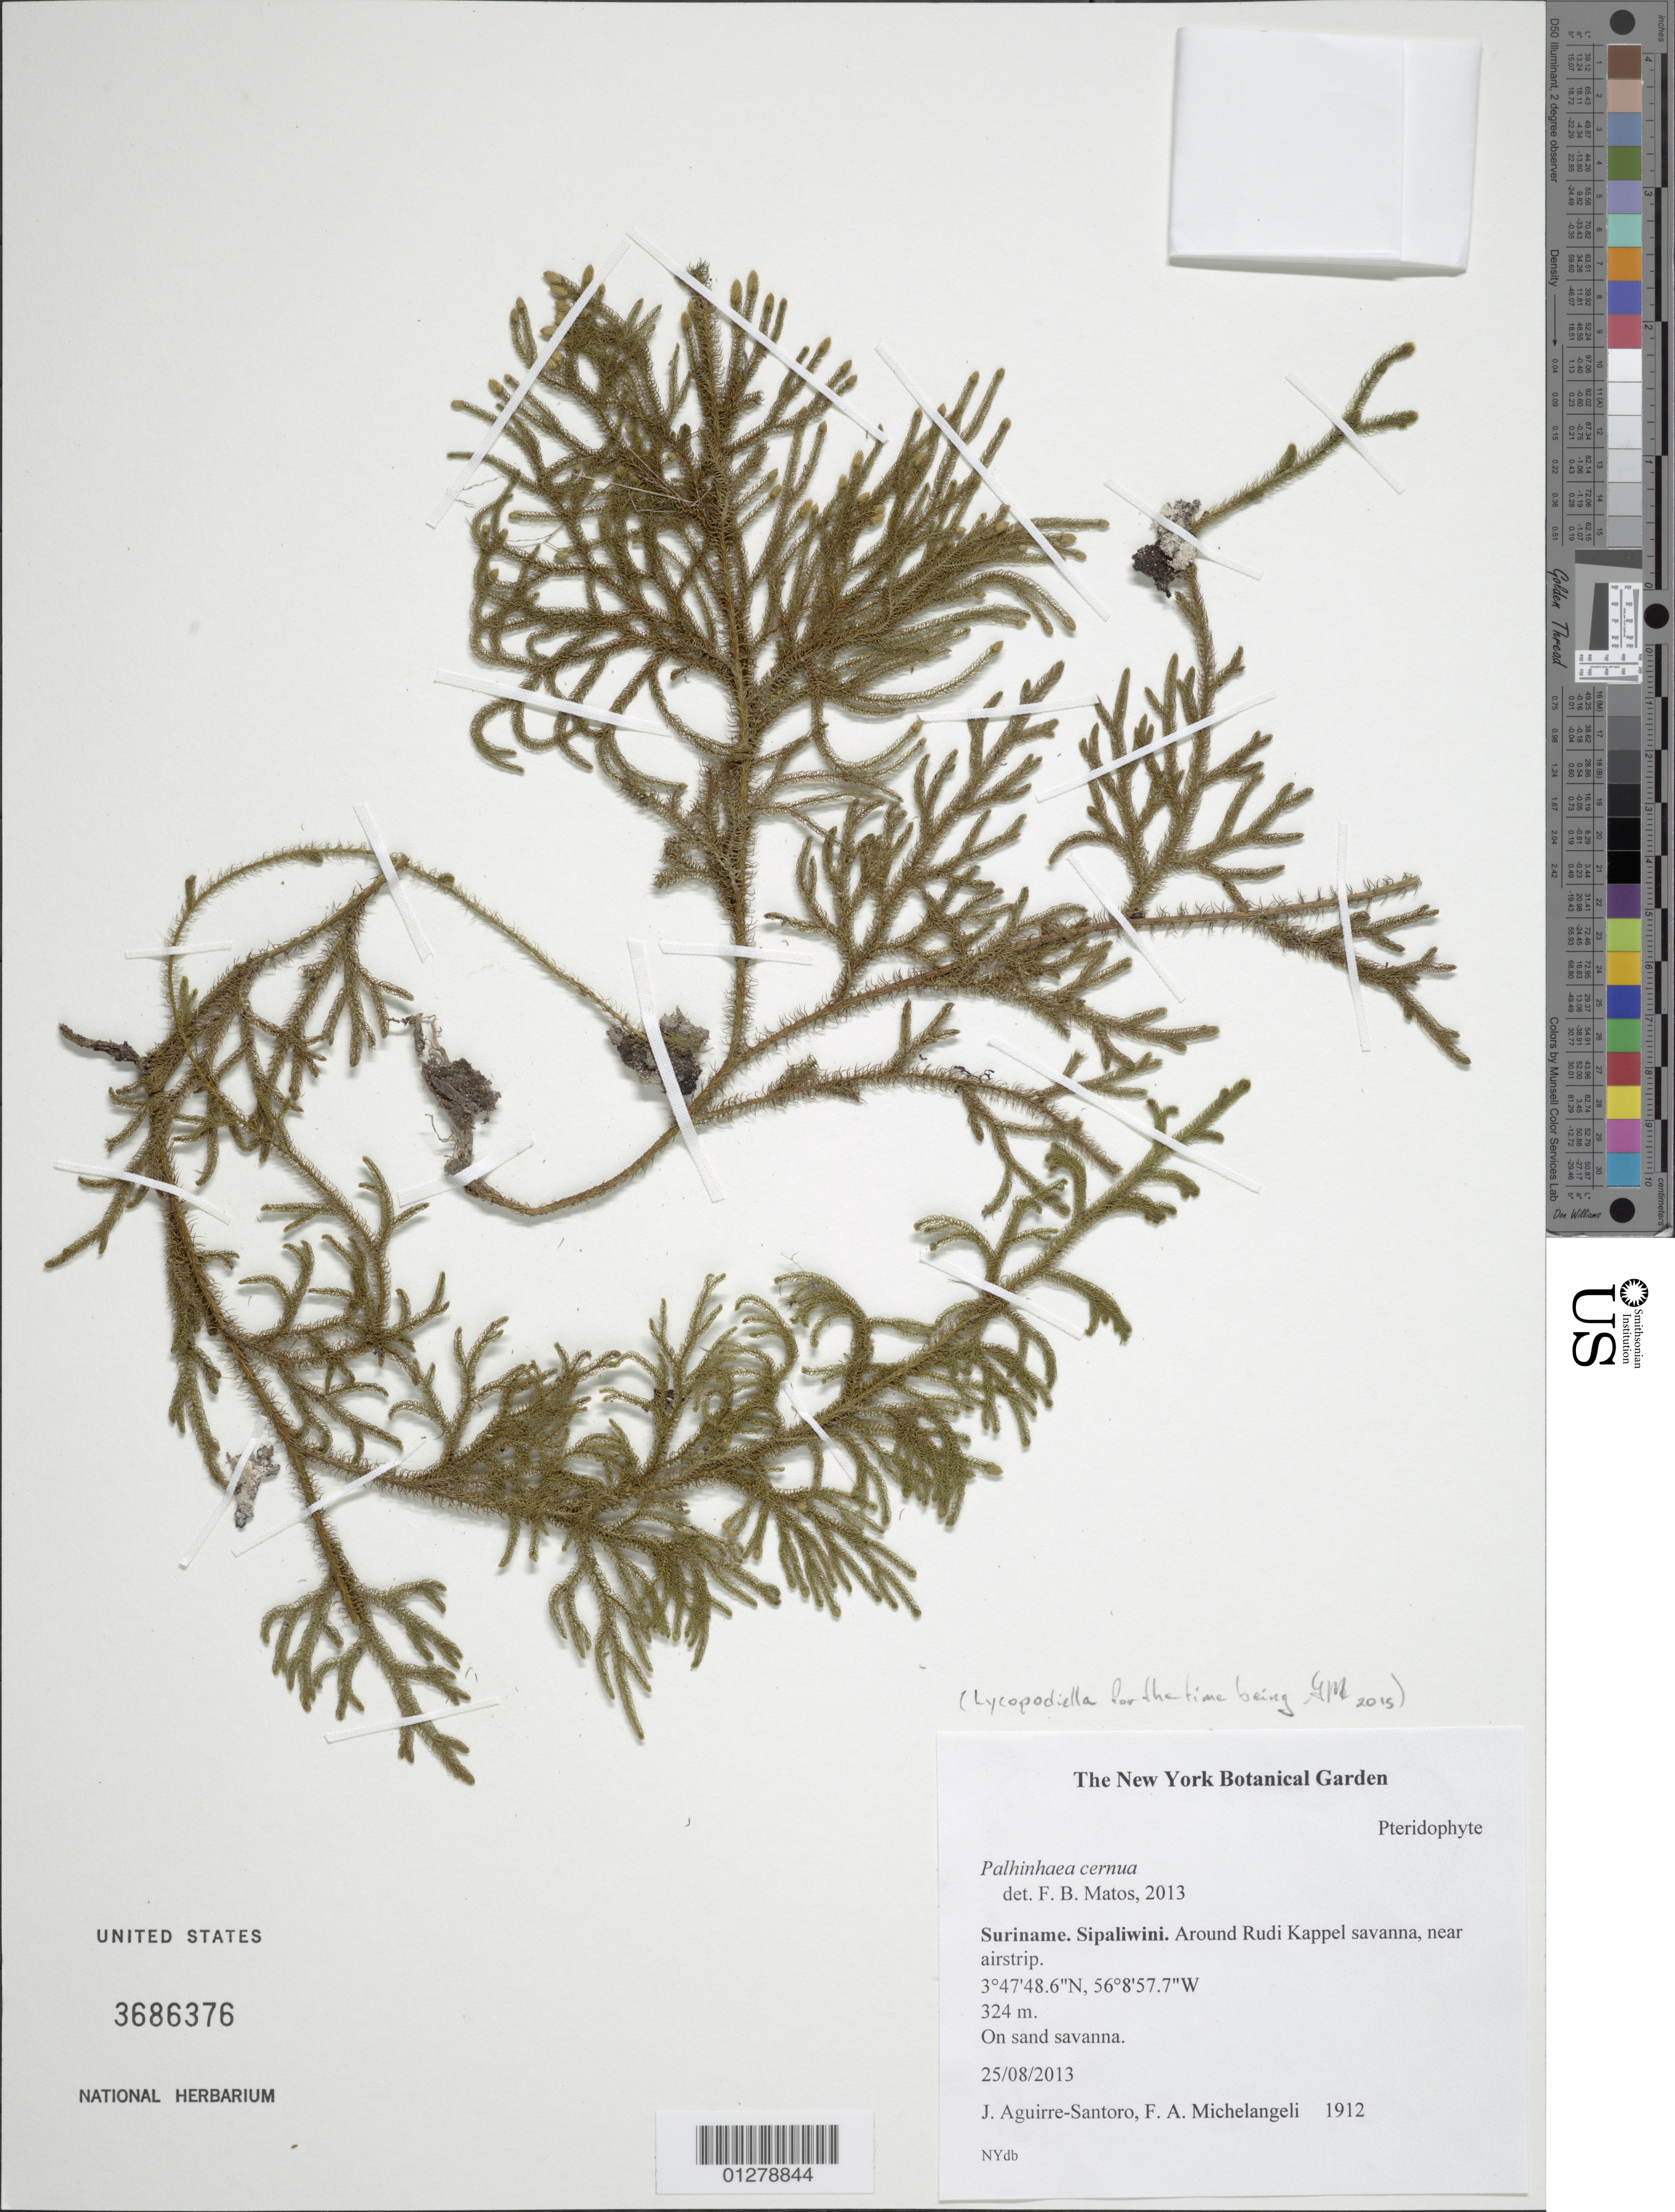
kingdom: Plantae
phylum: Tracheophyta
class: Lycopodiopsida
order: Lycopodiales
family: Lycopodiaceae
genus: Palhinhaea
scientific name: Palhinhaea cernua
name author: (L.) Vasc. & Franco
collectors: F. A. Michelangeli & J. Aguirre-Santoro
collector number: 1912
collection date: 2013-08-25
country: Suriname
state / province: Sipaliwini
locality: W of Rudi Kappel airstrip.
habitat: On sand savanna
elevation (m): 300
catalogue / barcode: US 3686376